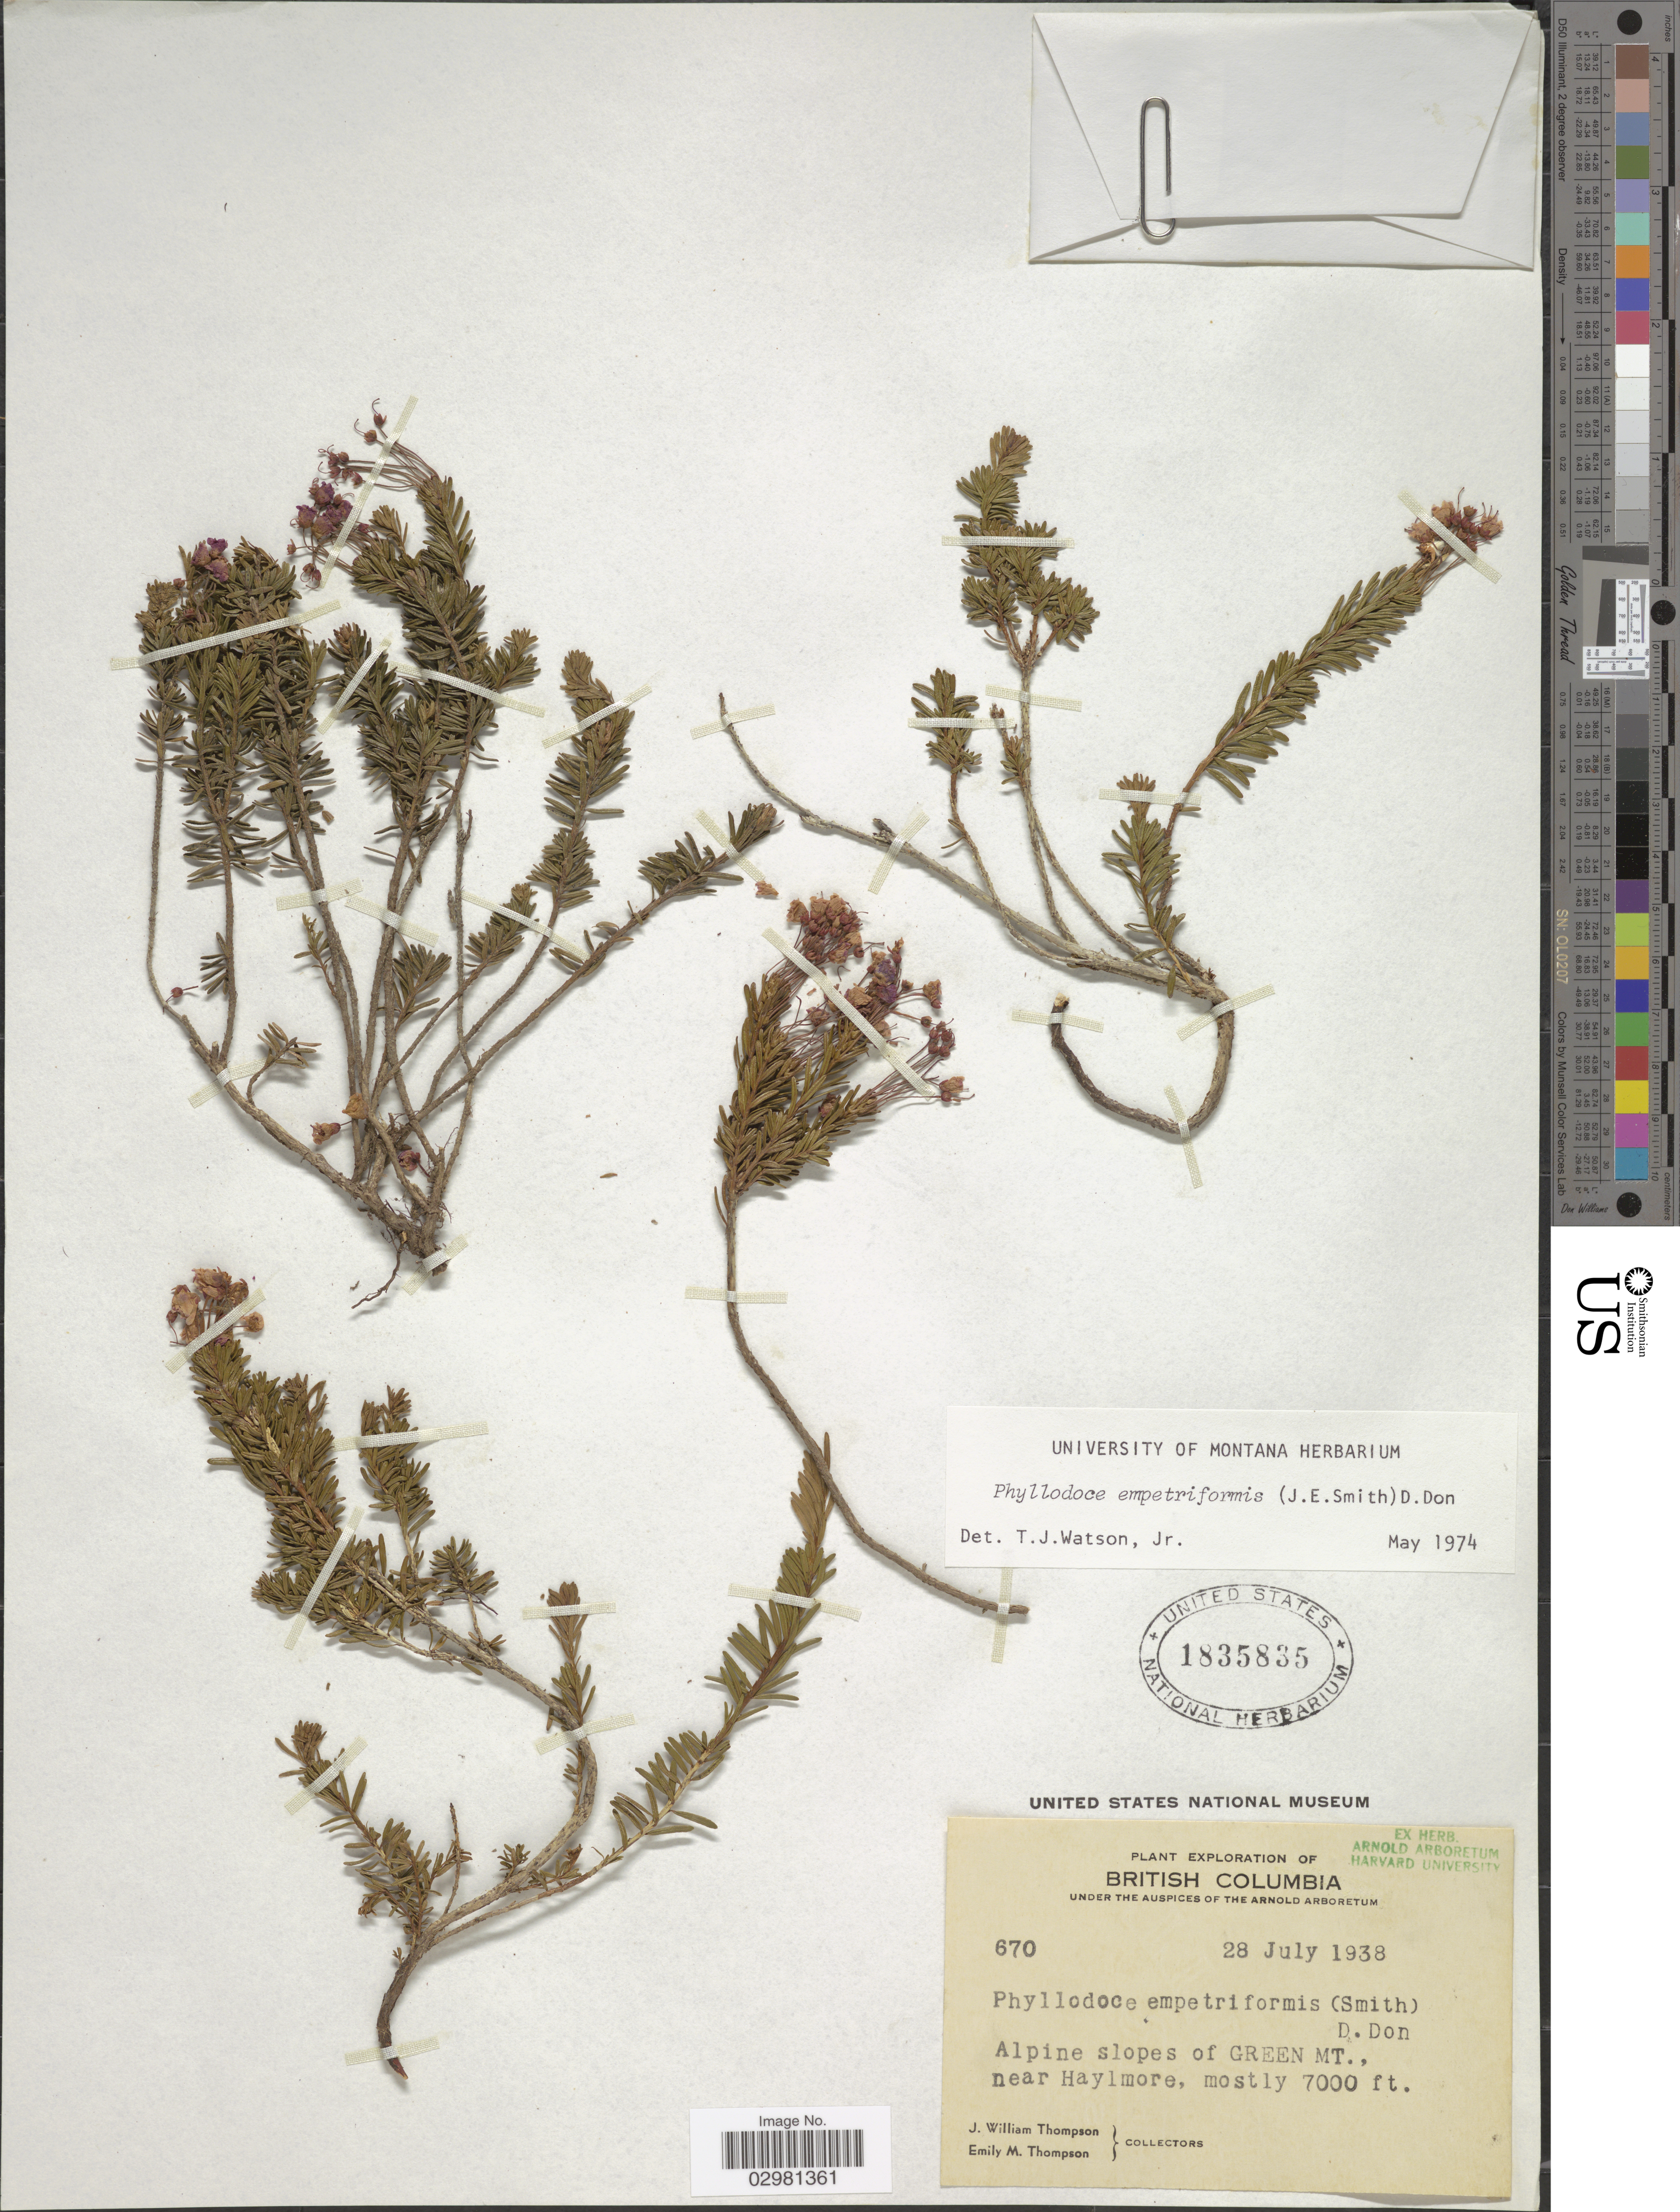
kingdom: Plantae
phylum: Tracheophyta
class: Magnoliopsida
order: Ericales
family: Ericaceae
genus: Phyllodoce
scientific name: Phyllodoce empetiformis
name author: (Small) D. Don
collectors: J. W. Thompson & E. M. Thompson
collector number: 670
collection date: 1938-07-28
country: Canada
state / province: British Columbia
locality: Alpine slopes of Green Mt., near Haylmore.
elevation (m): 2134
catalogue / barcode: US 1835835